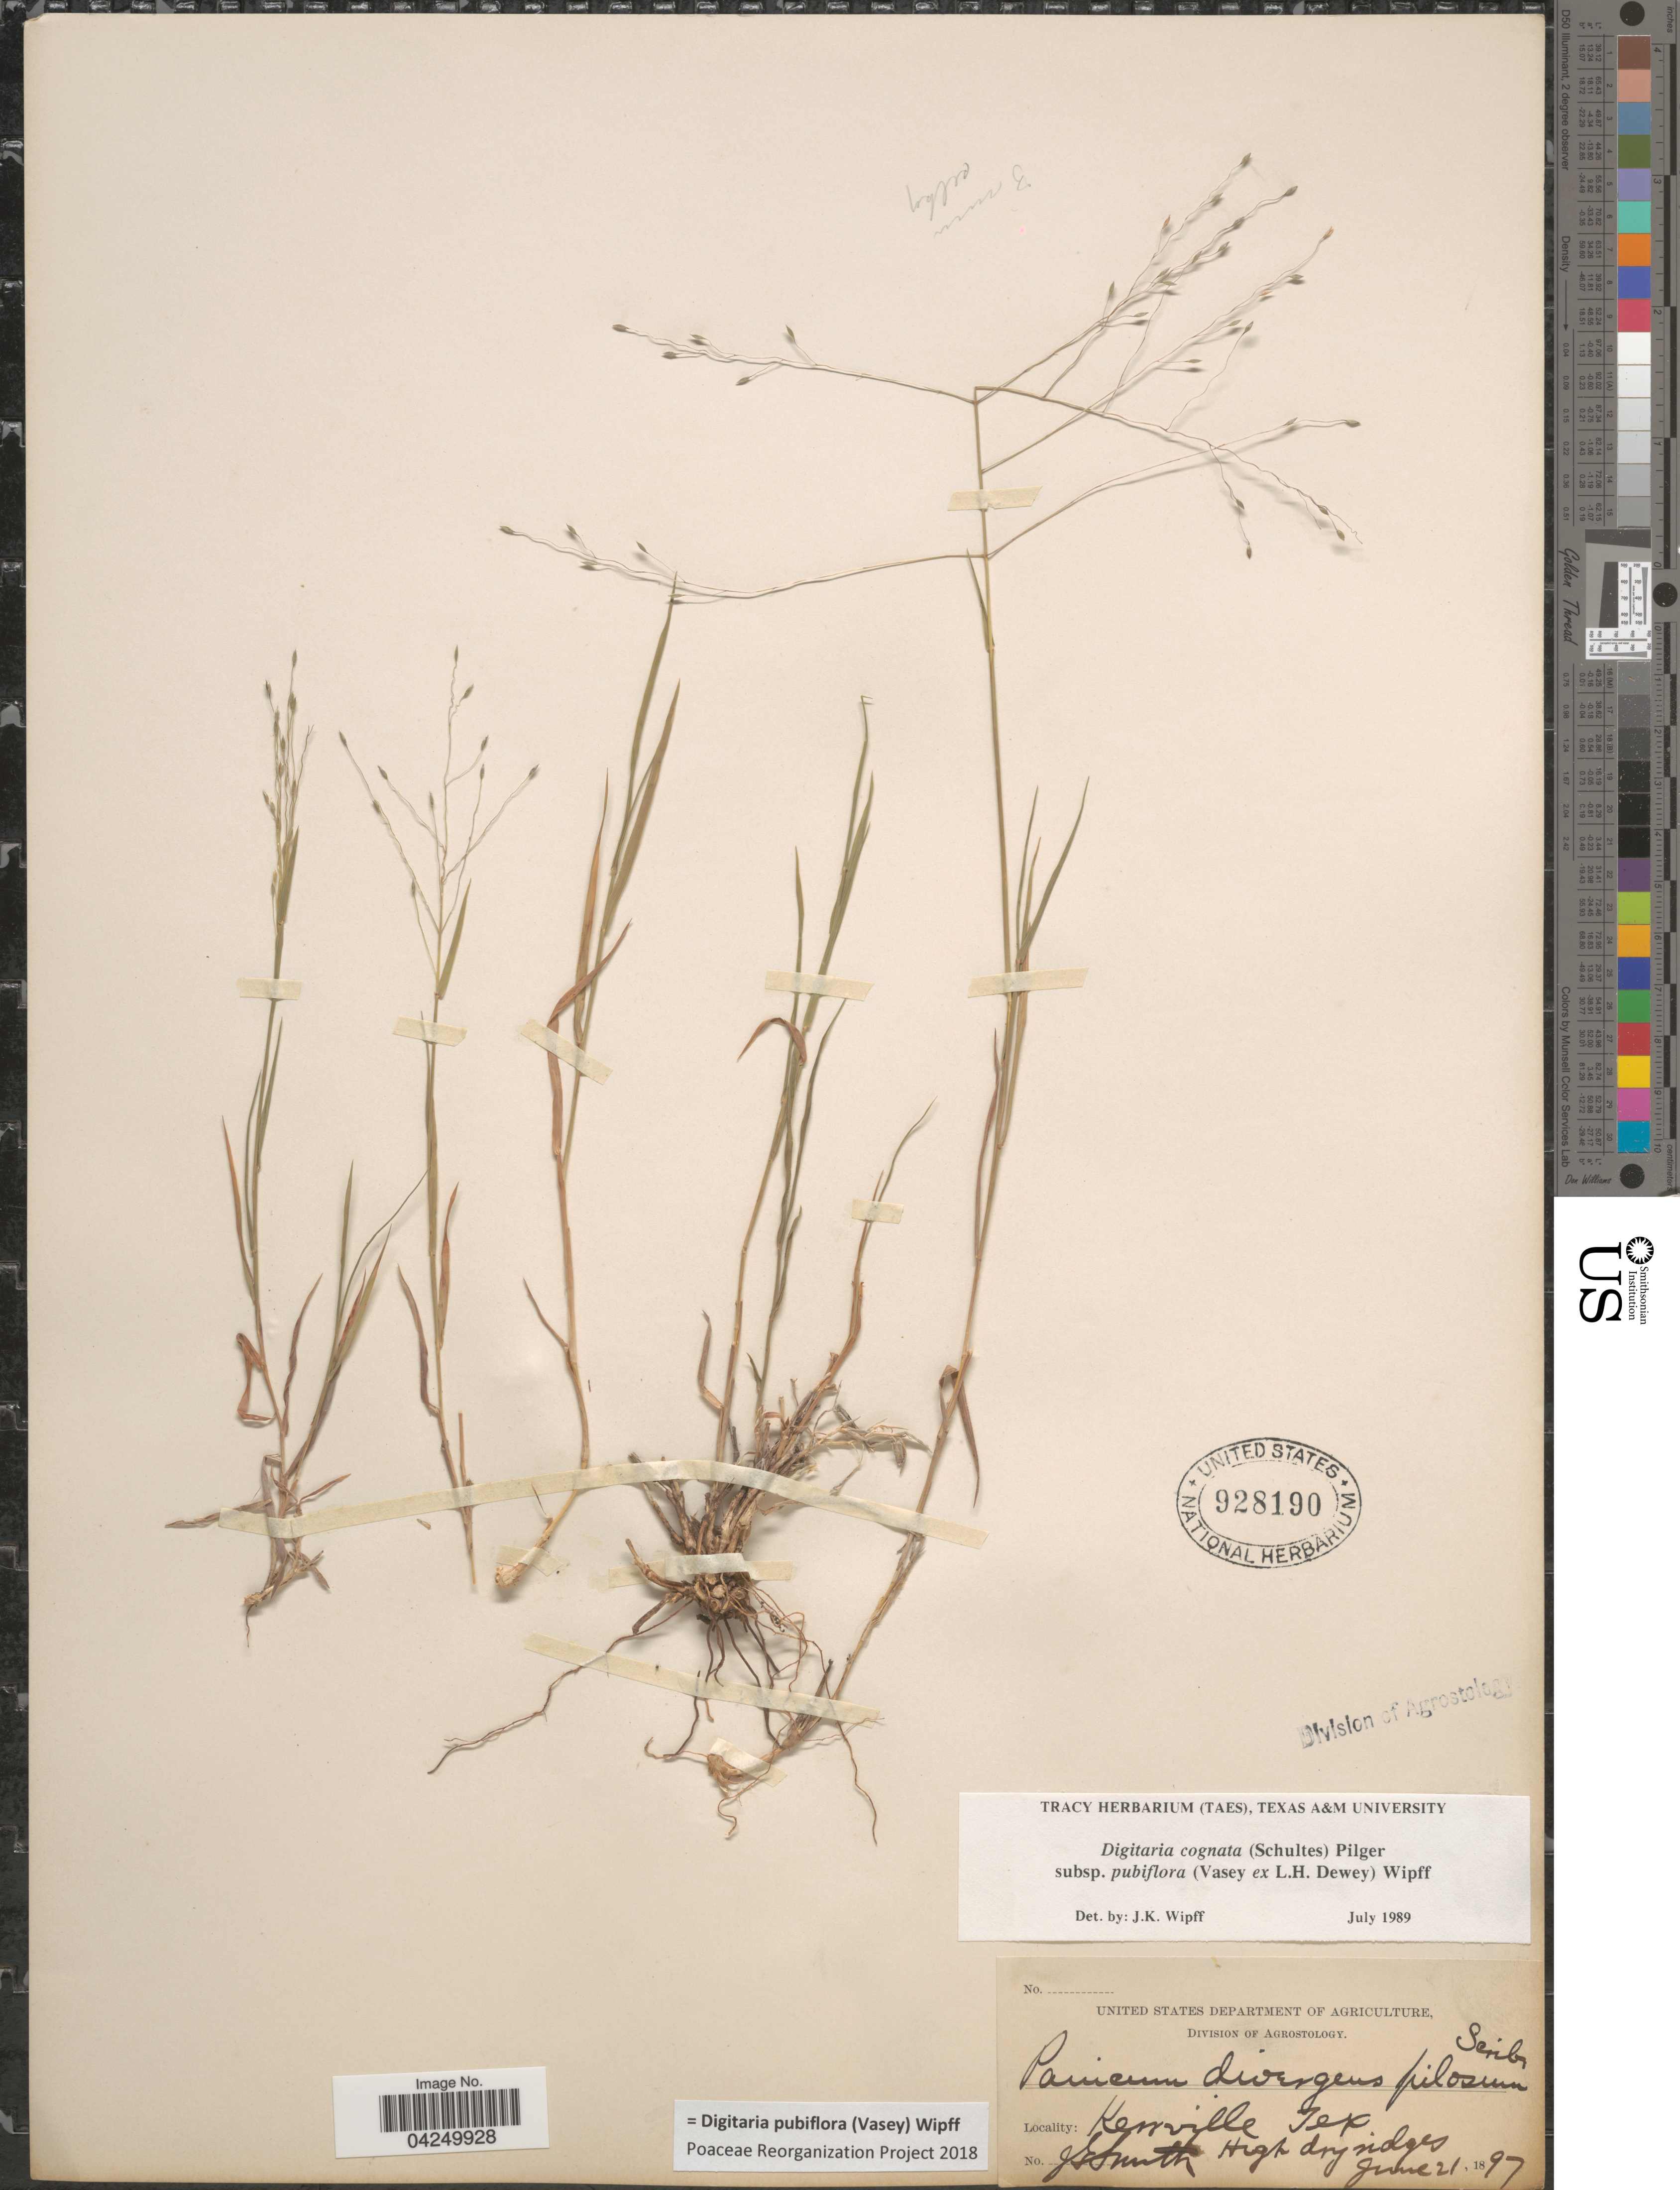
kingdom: Plantae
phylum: Tracheophyta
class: Liliopsida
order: Poales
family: Poaceae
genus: Digitaria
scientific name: Digitaria pubiflora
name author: (Vasey) Wipff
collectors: J. Smith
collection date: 1897-06-21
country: United States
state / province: Texas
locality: Kerrville.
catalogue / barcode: US 928190